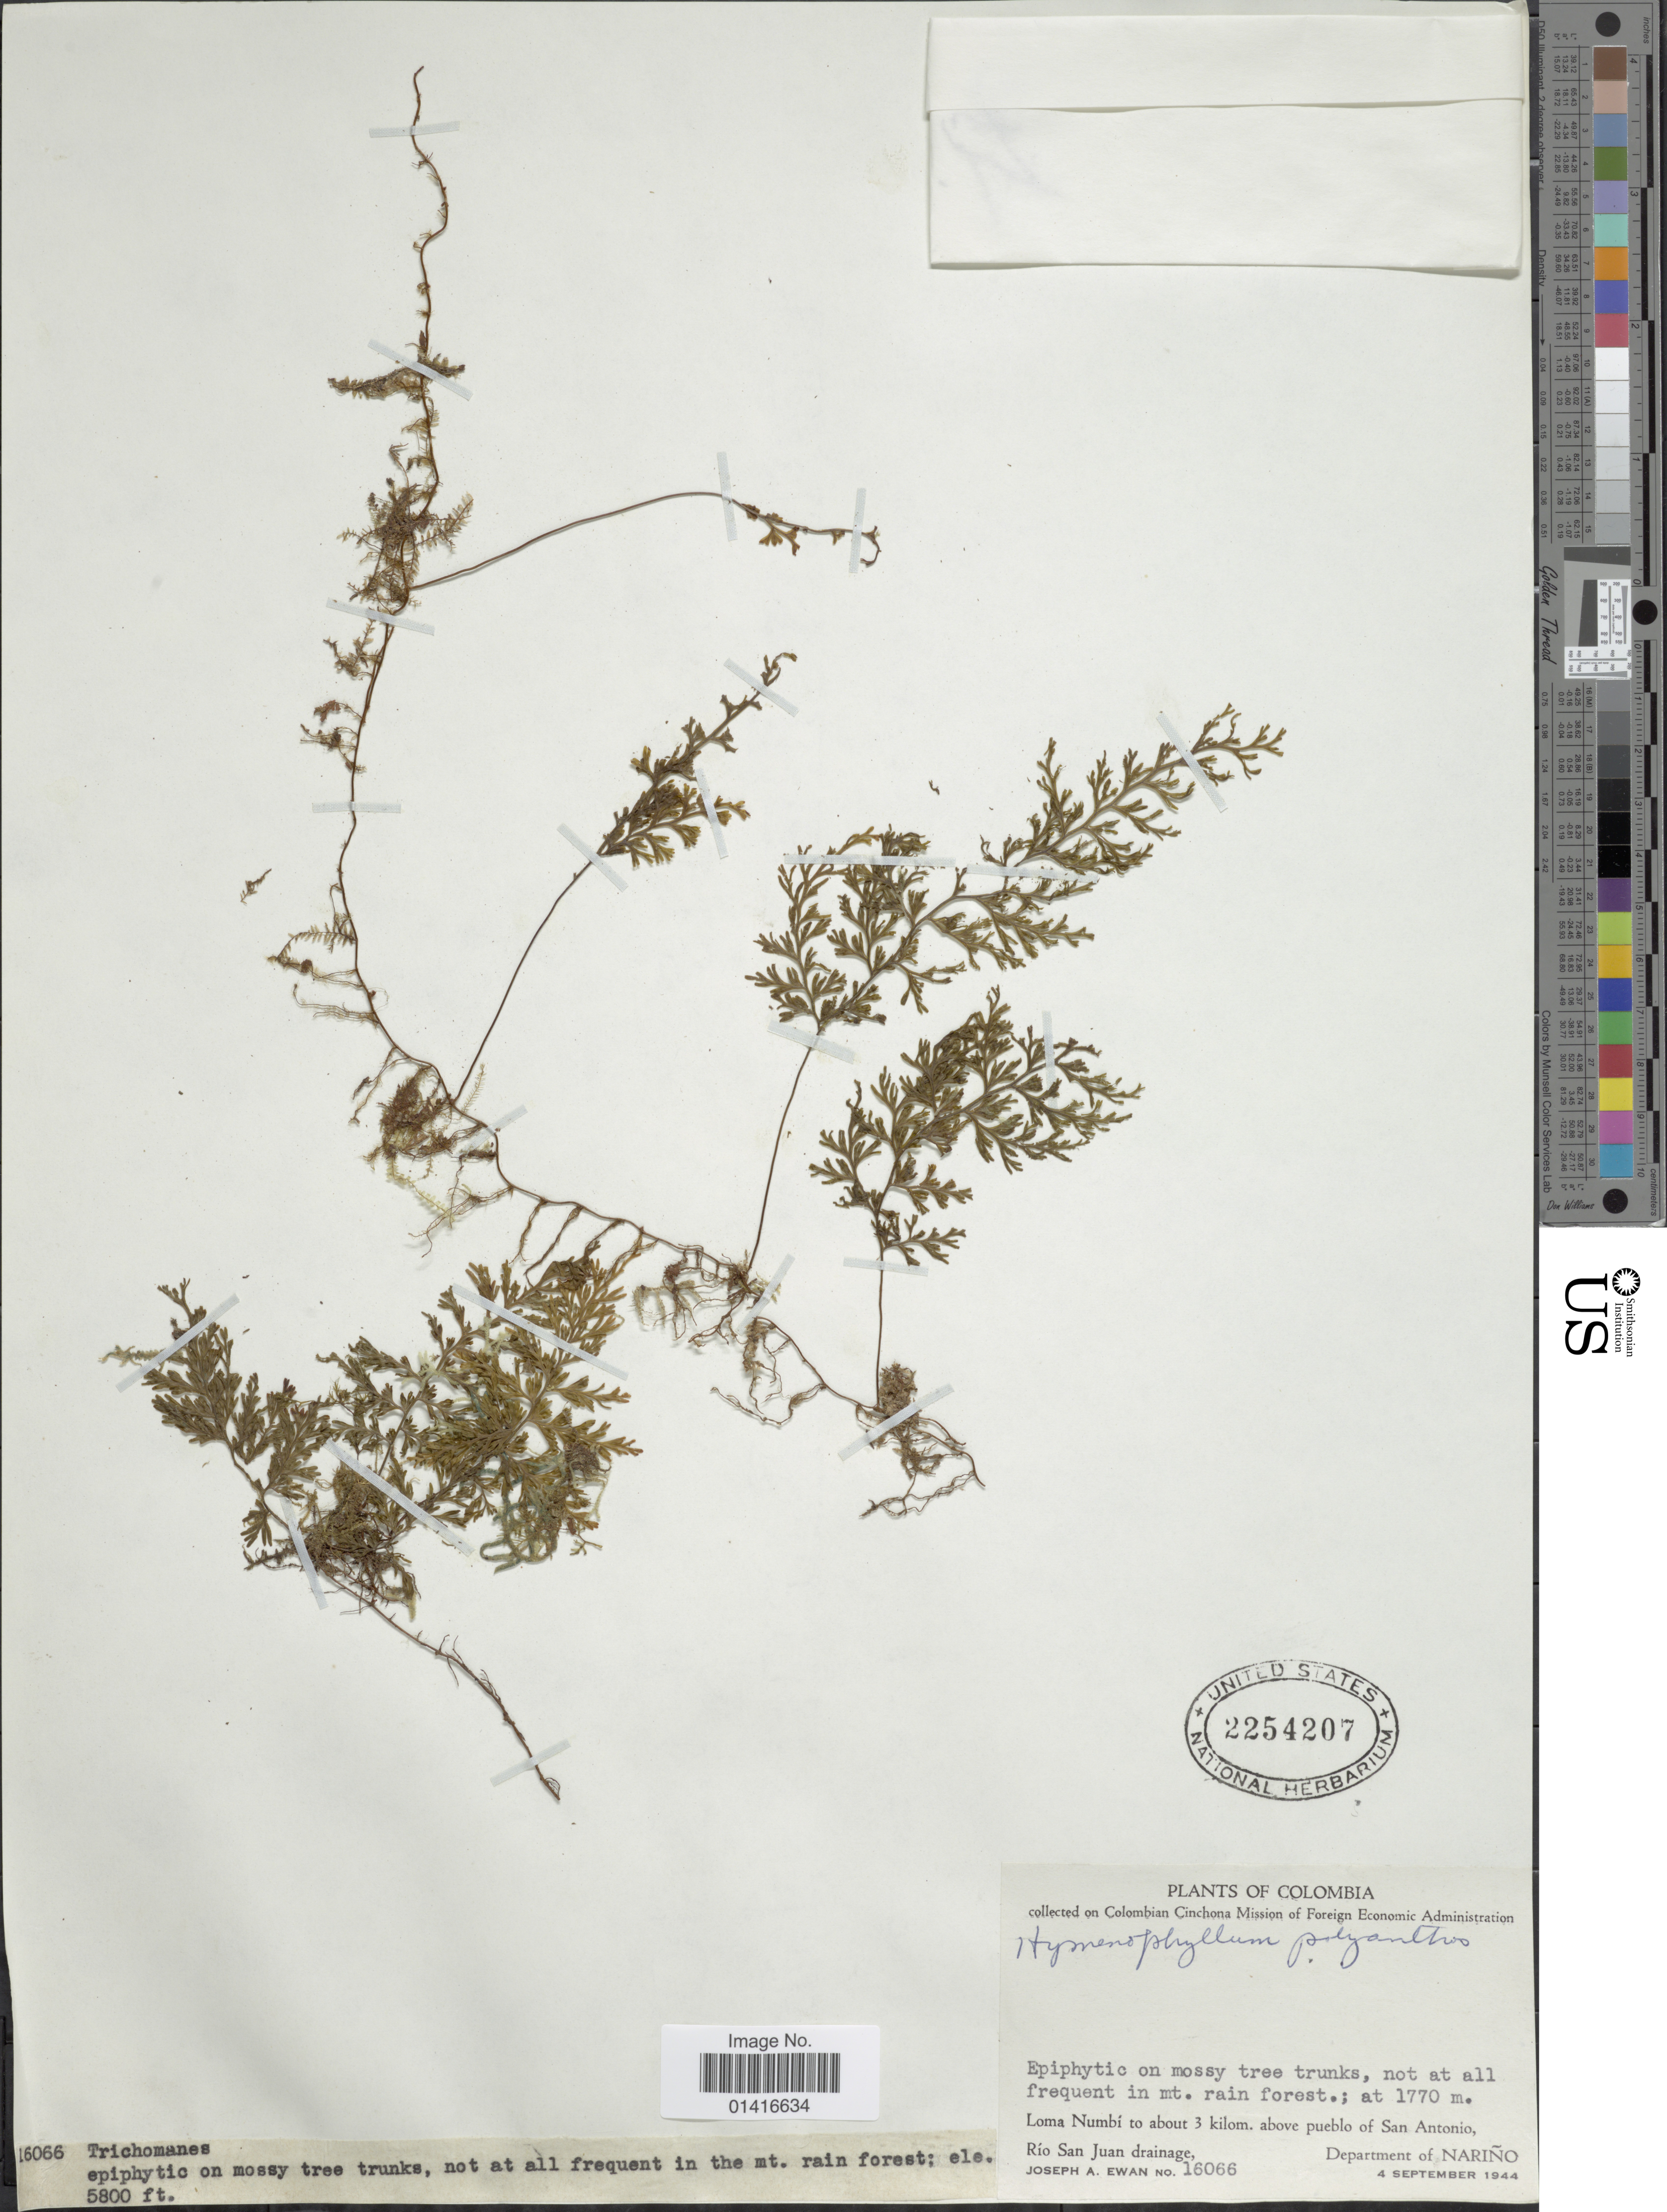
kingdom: Plantae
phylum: Tracheophyta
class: Polypodiopsida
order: Hymenophyllales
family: Hymenophyllaceae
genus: Hymenophyllum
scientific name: Hymenophyllum myriocarpum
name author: Hook.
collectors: J. A. Ewan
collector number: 16066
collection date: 1944-09-04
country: Colombia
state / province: Nariño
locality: Loma Numbi to about 3 kilom. above pueblo of San Antonio, Rio San Juan drainage, Department of Nariño.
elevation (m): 1770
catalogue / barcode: US 2254207